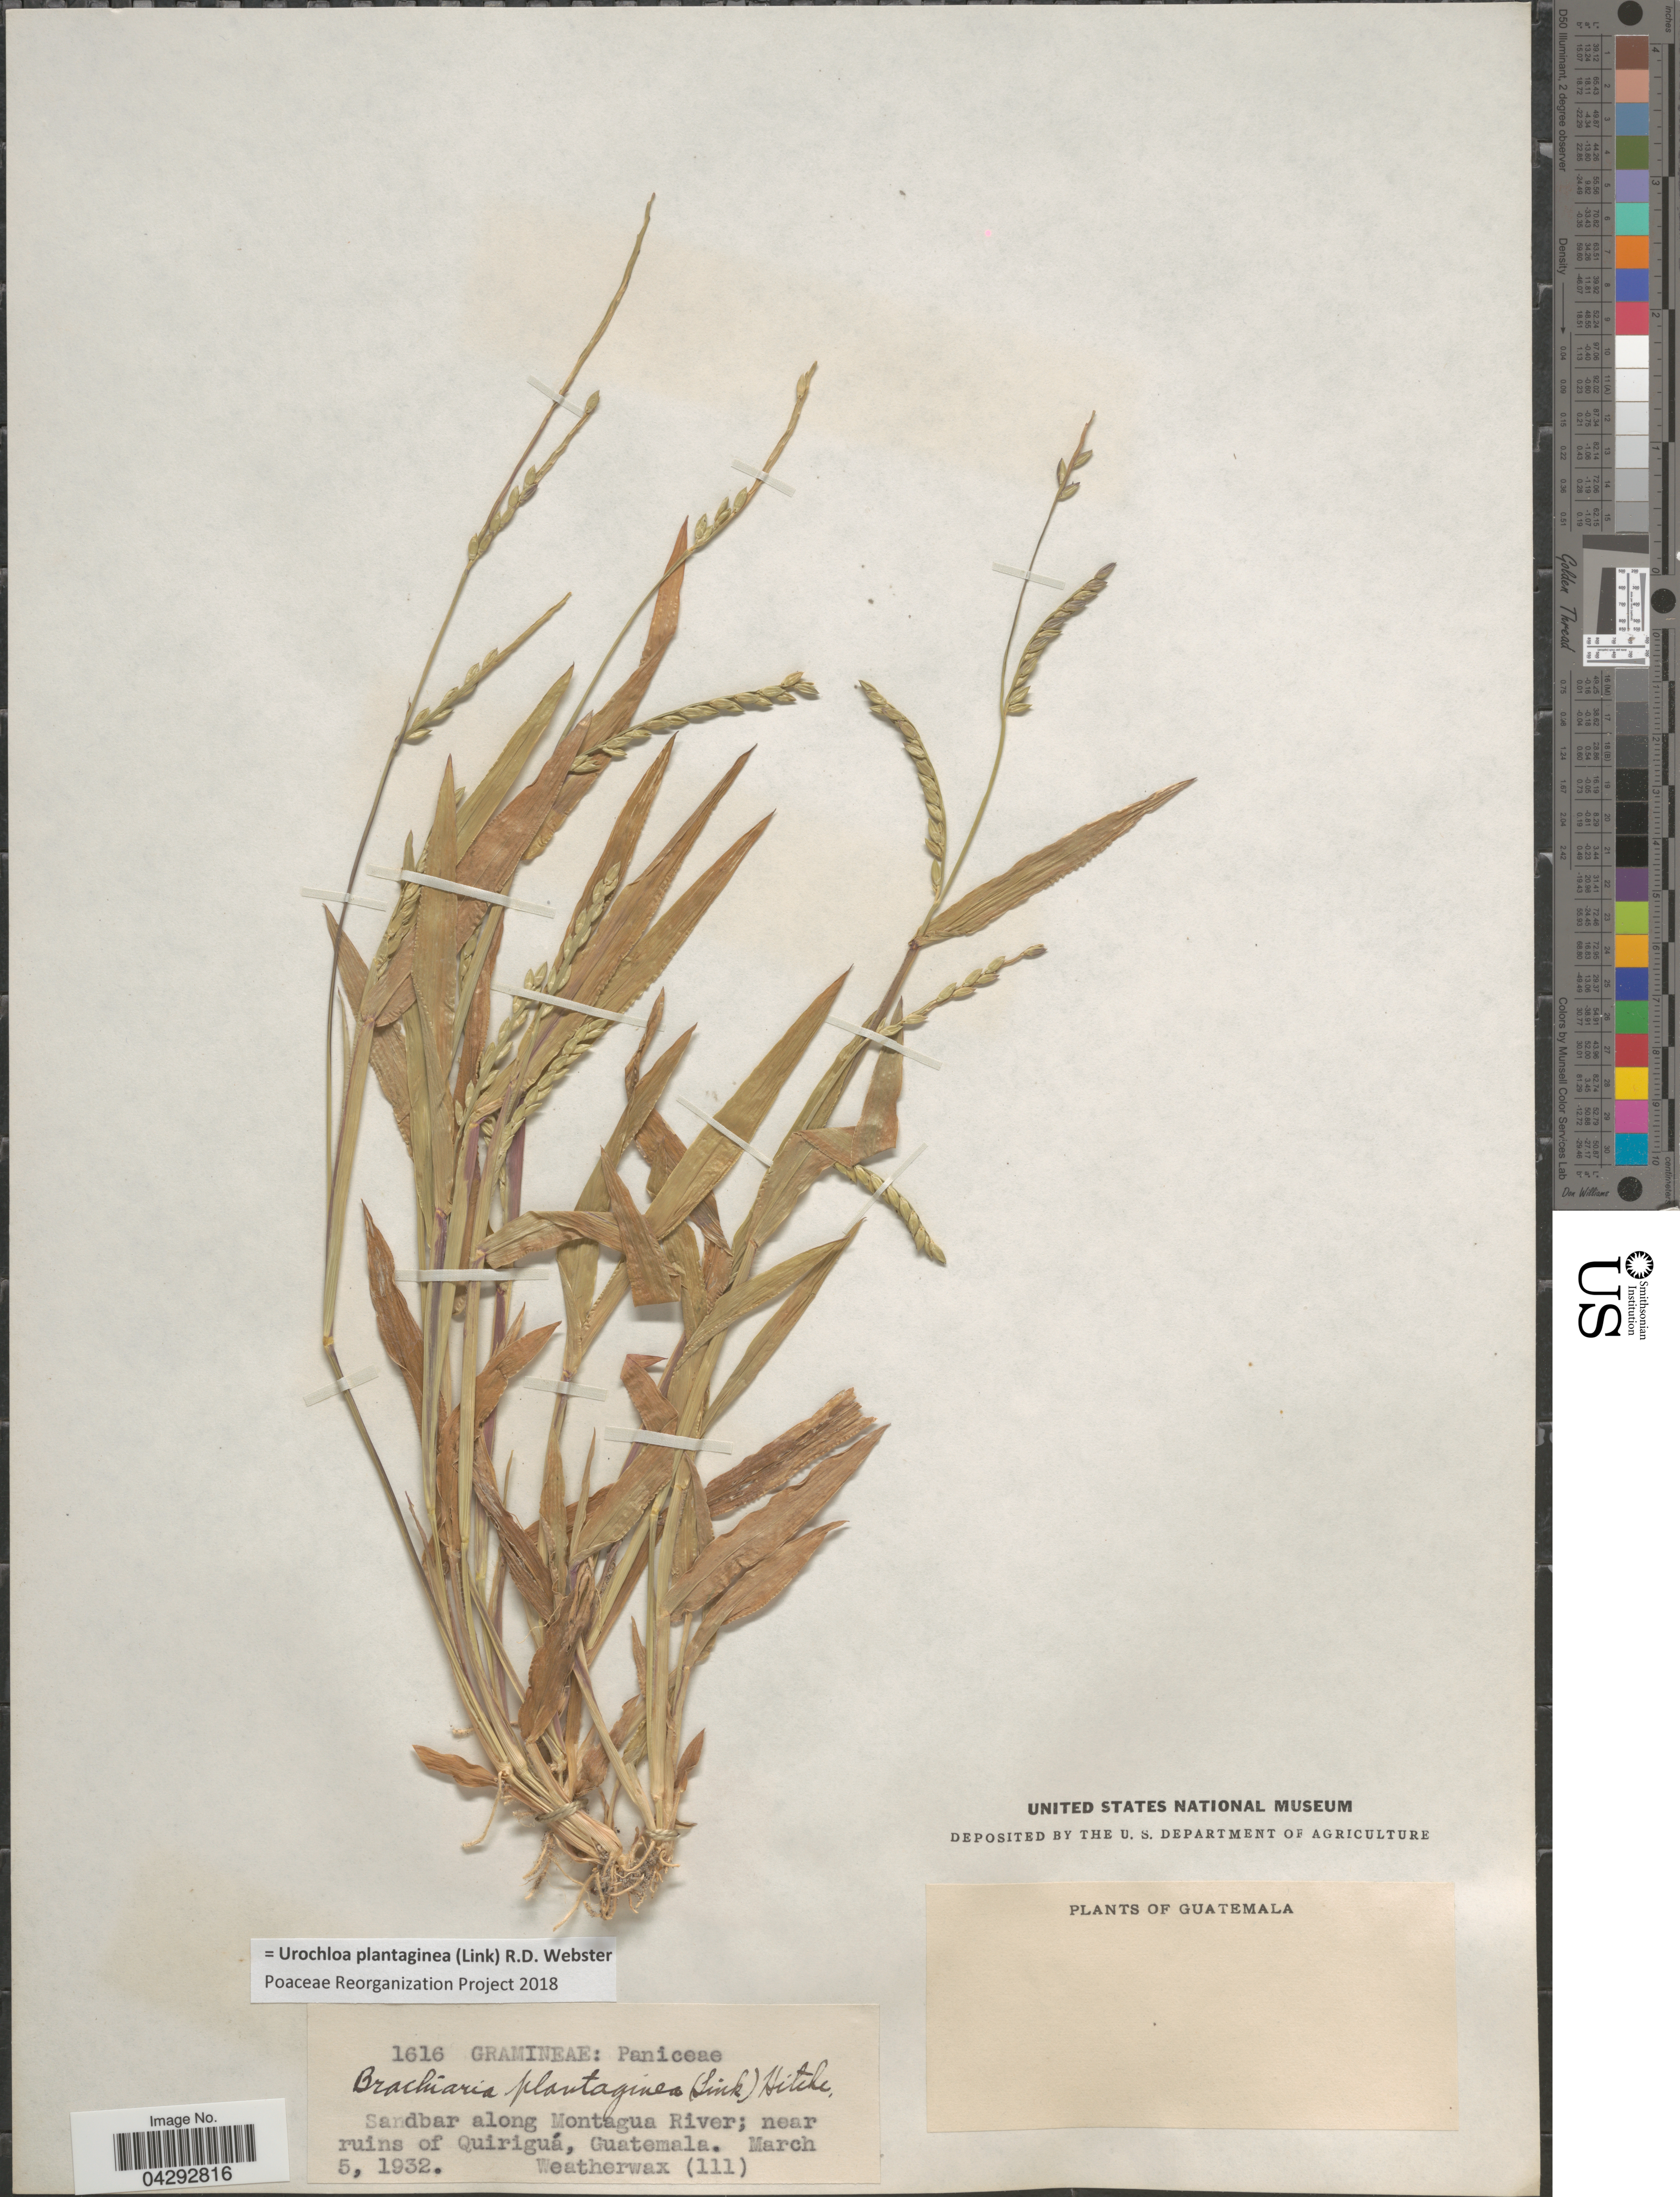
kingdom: Plantae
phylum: Tracheophyta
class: Liliopsida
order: Poales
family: Poaceae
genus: Urochloa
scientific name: Urochloa plantaginea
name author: (Link) R.D. Webster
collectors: -. Weatherwax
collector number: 111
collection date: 1932-03-05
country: Guatemala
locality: Sandbar along Montagua River; near ruins of Quiriguá.